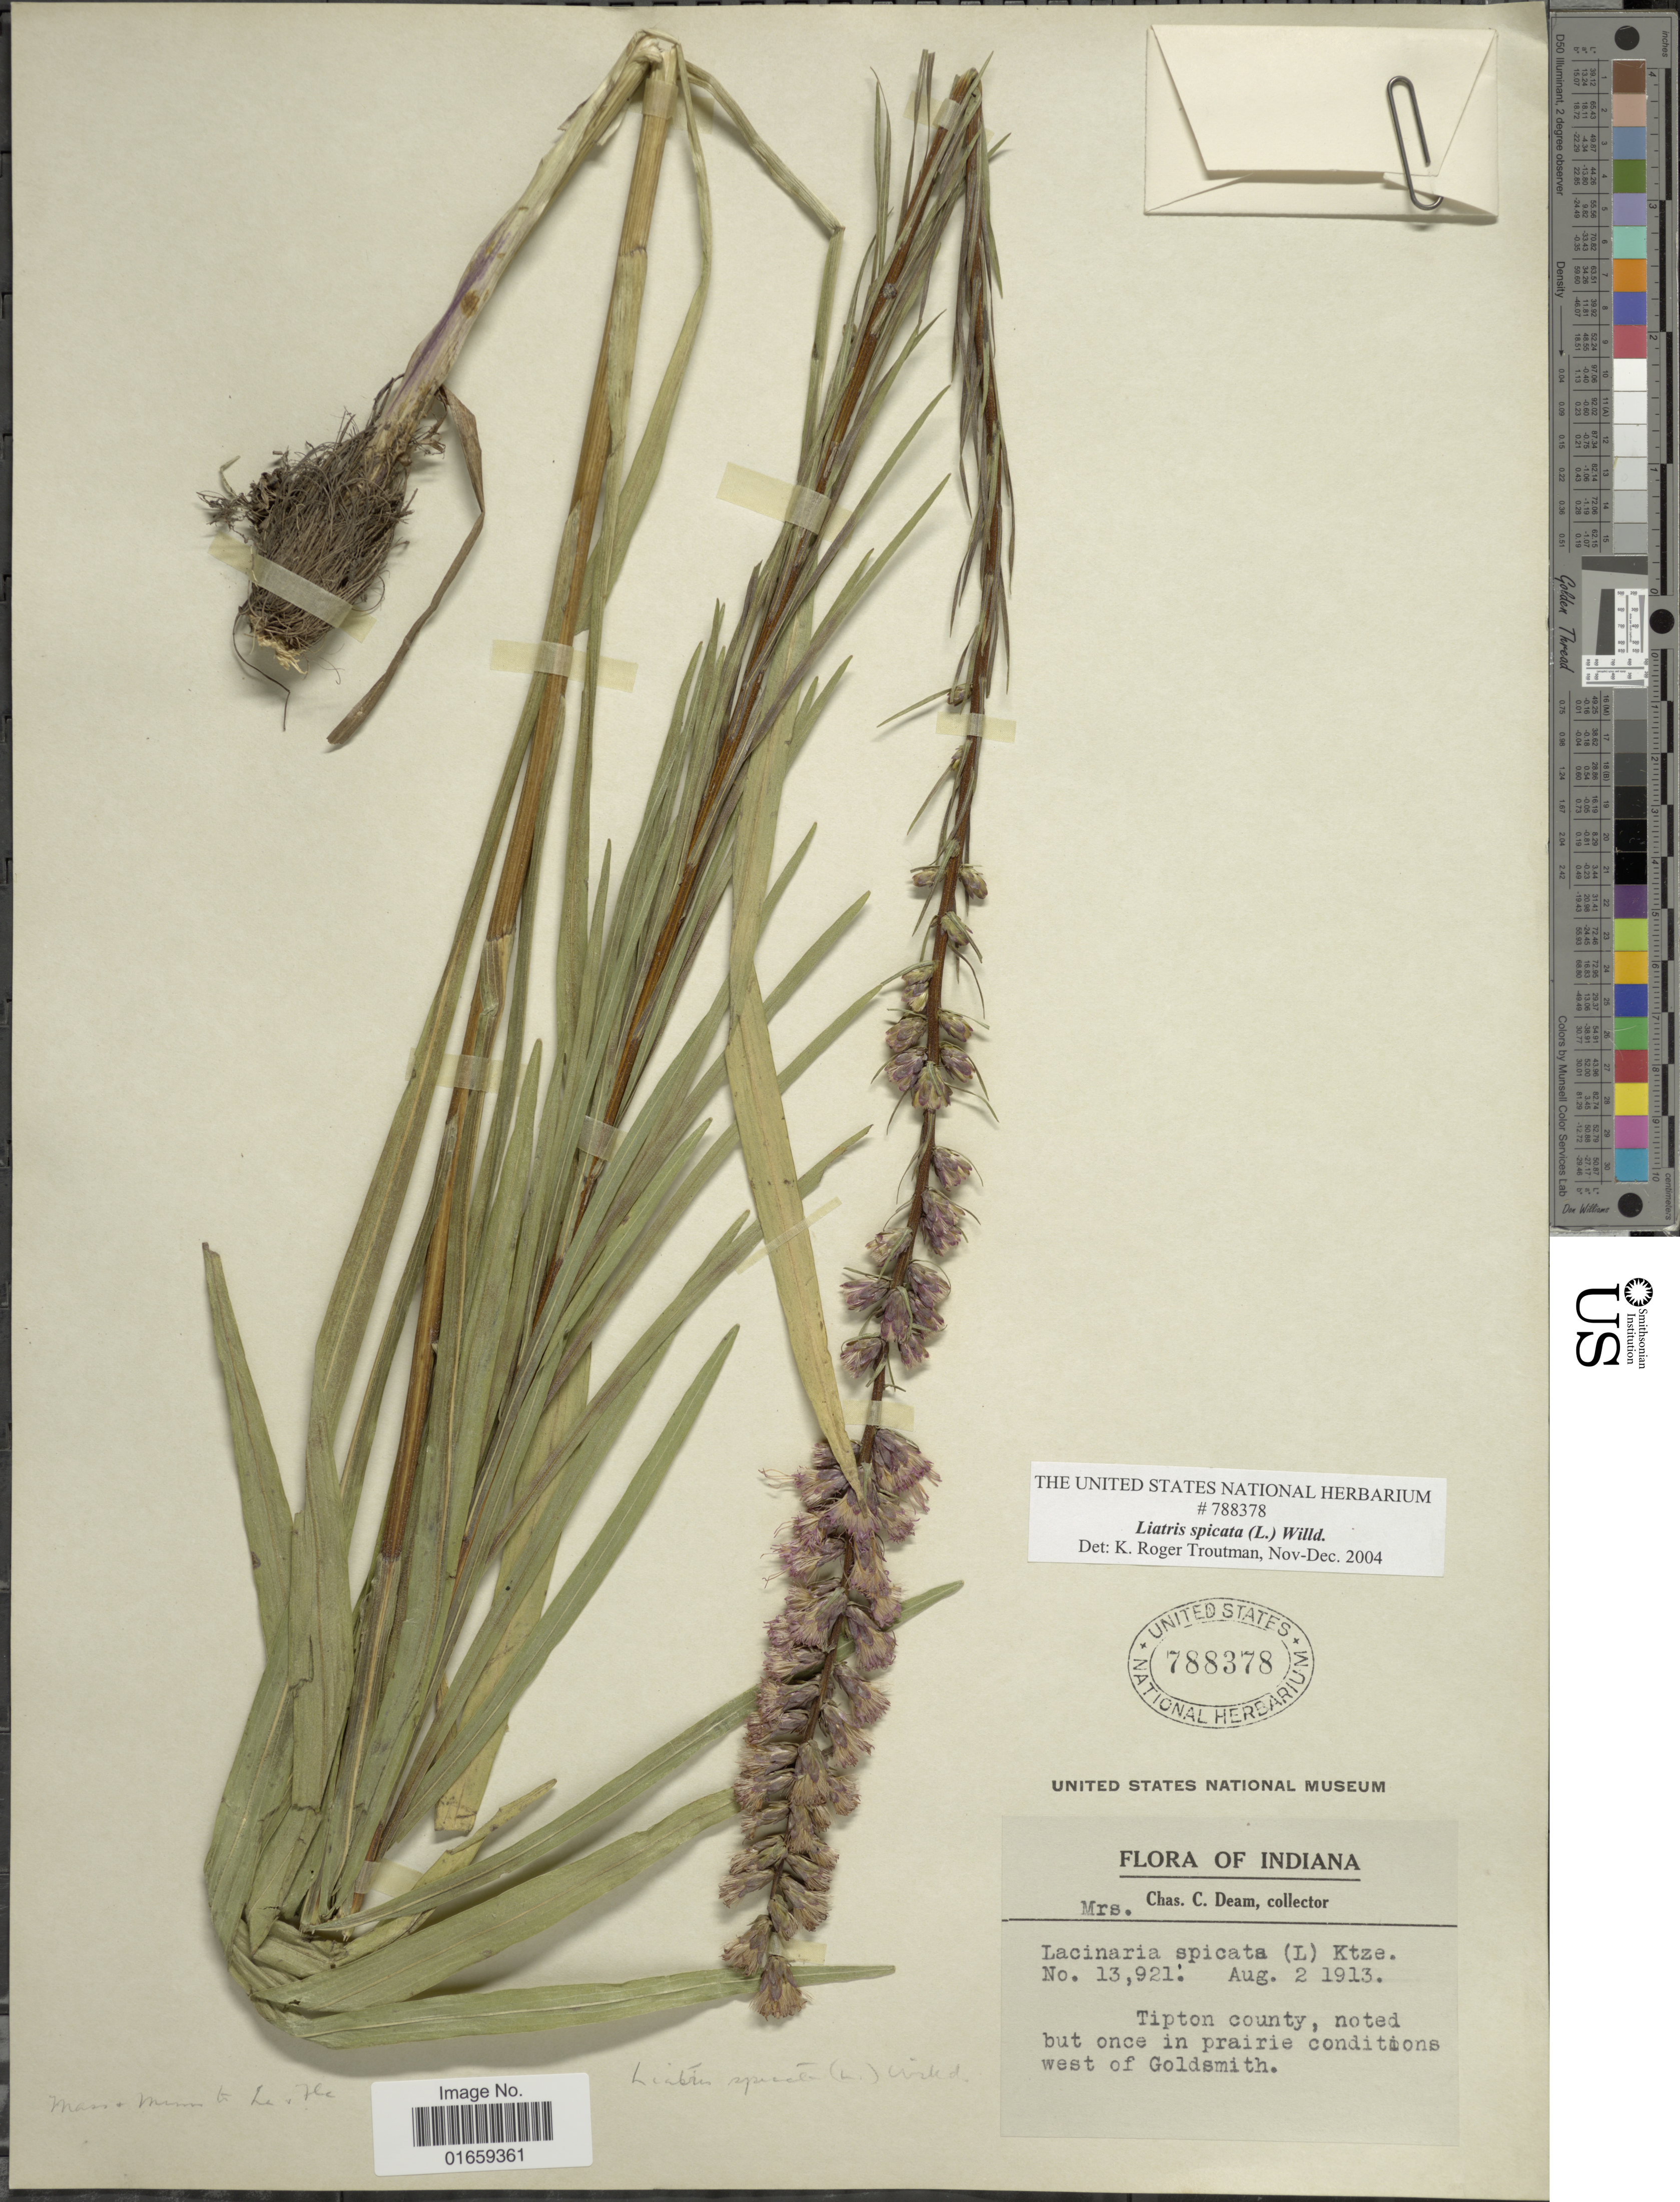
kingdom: Plantae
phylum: Tracheophyta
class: Magnoliopsida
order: Asterales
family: Asteraceae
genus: Liatris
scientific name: Liatris spicata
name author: (L.) Willd.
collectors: C. C. Deam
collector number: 13921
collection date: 1913-08-02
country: United States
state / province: Indiana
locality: Tipton county, noted but once in prairie conditions west of Goldsmith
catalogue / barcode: US 788378